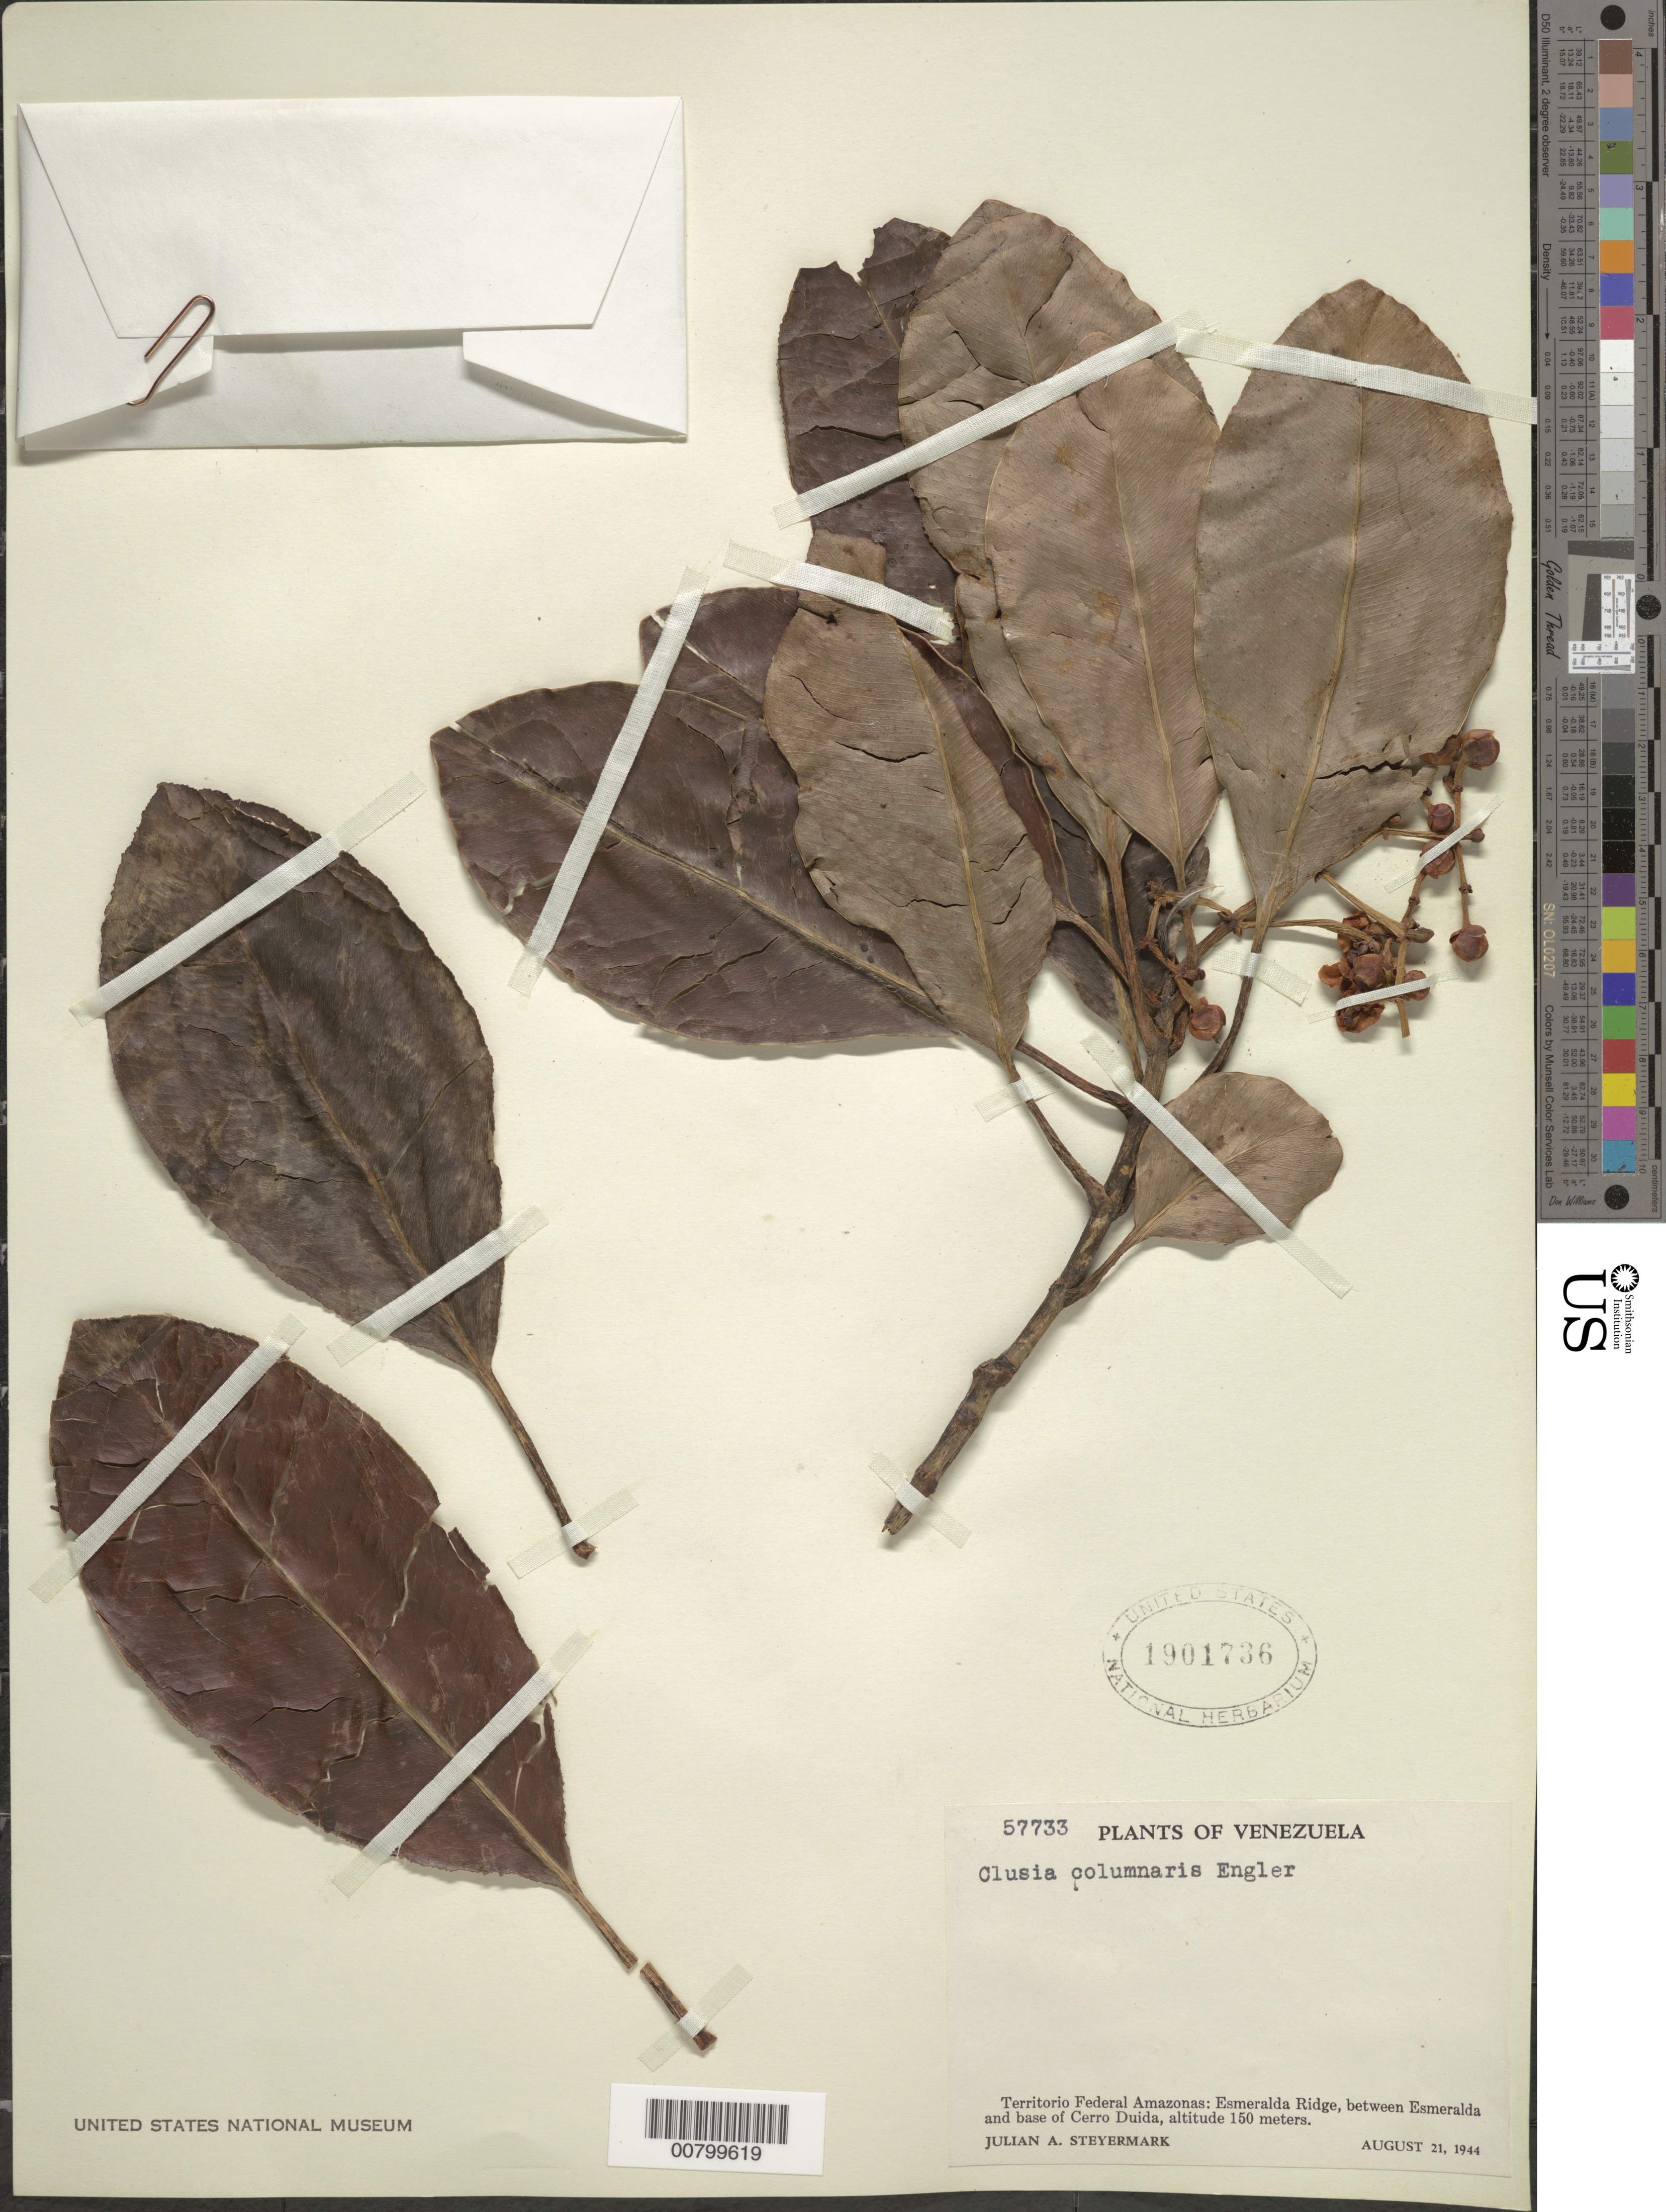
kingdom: Plantae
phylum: Tracheophyta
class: Magnoliopsida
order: Malpighiales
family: Clusiaceae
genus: Clusia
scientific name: Clusia columnaris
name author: Engl.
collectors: J. Steyermark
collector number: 57733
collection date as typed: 21-Aug-44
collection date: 1944-08-21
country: Venezuela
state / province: Amazonas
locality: Esmeralda Ridge, between Esmeralda and base of Cerro Duida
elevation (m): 150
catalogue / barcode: US 1901736